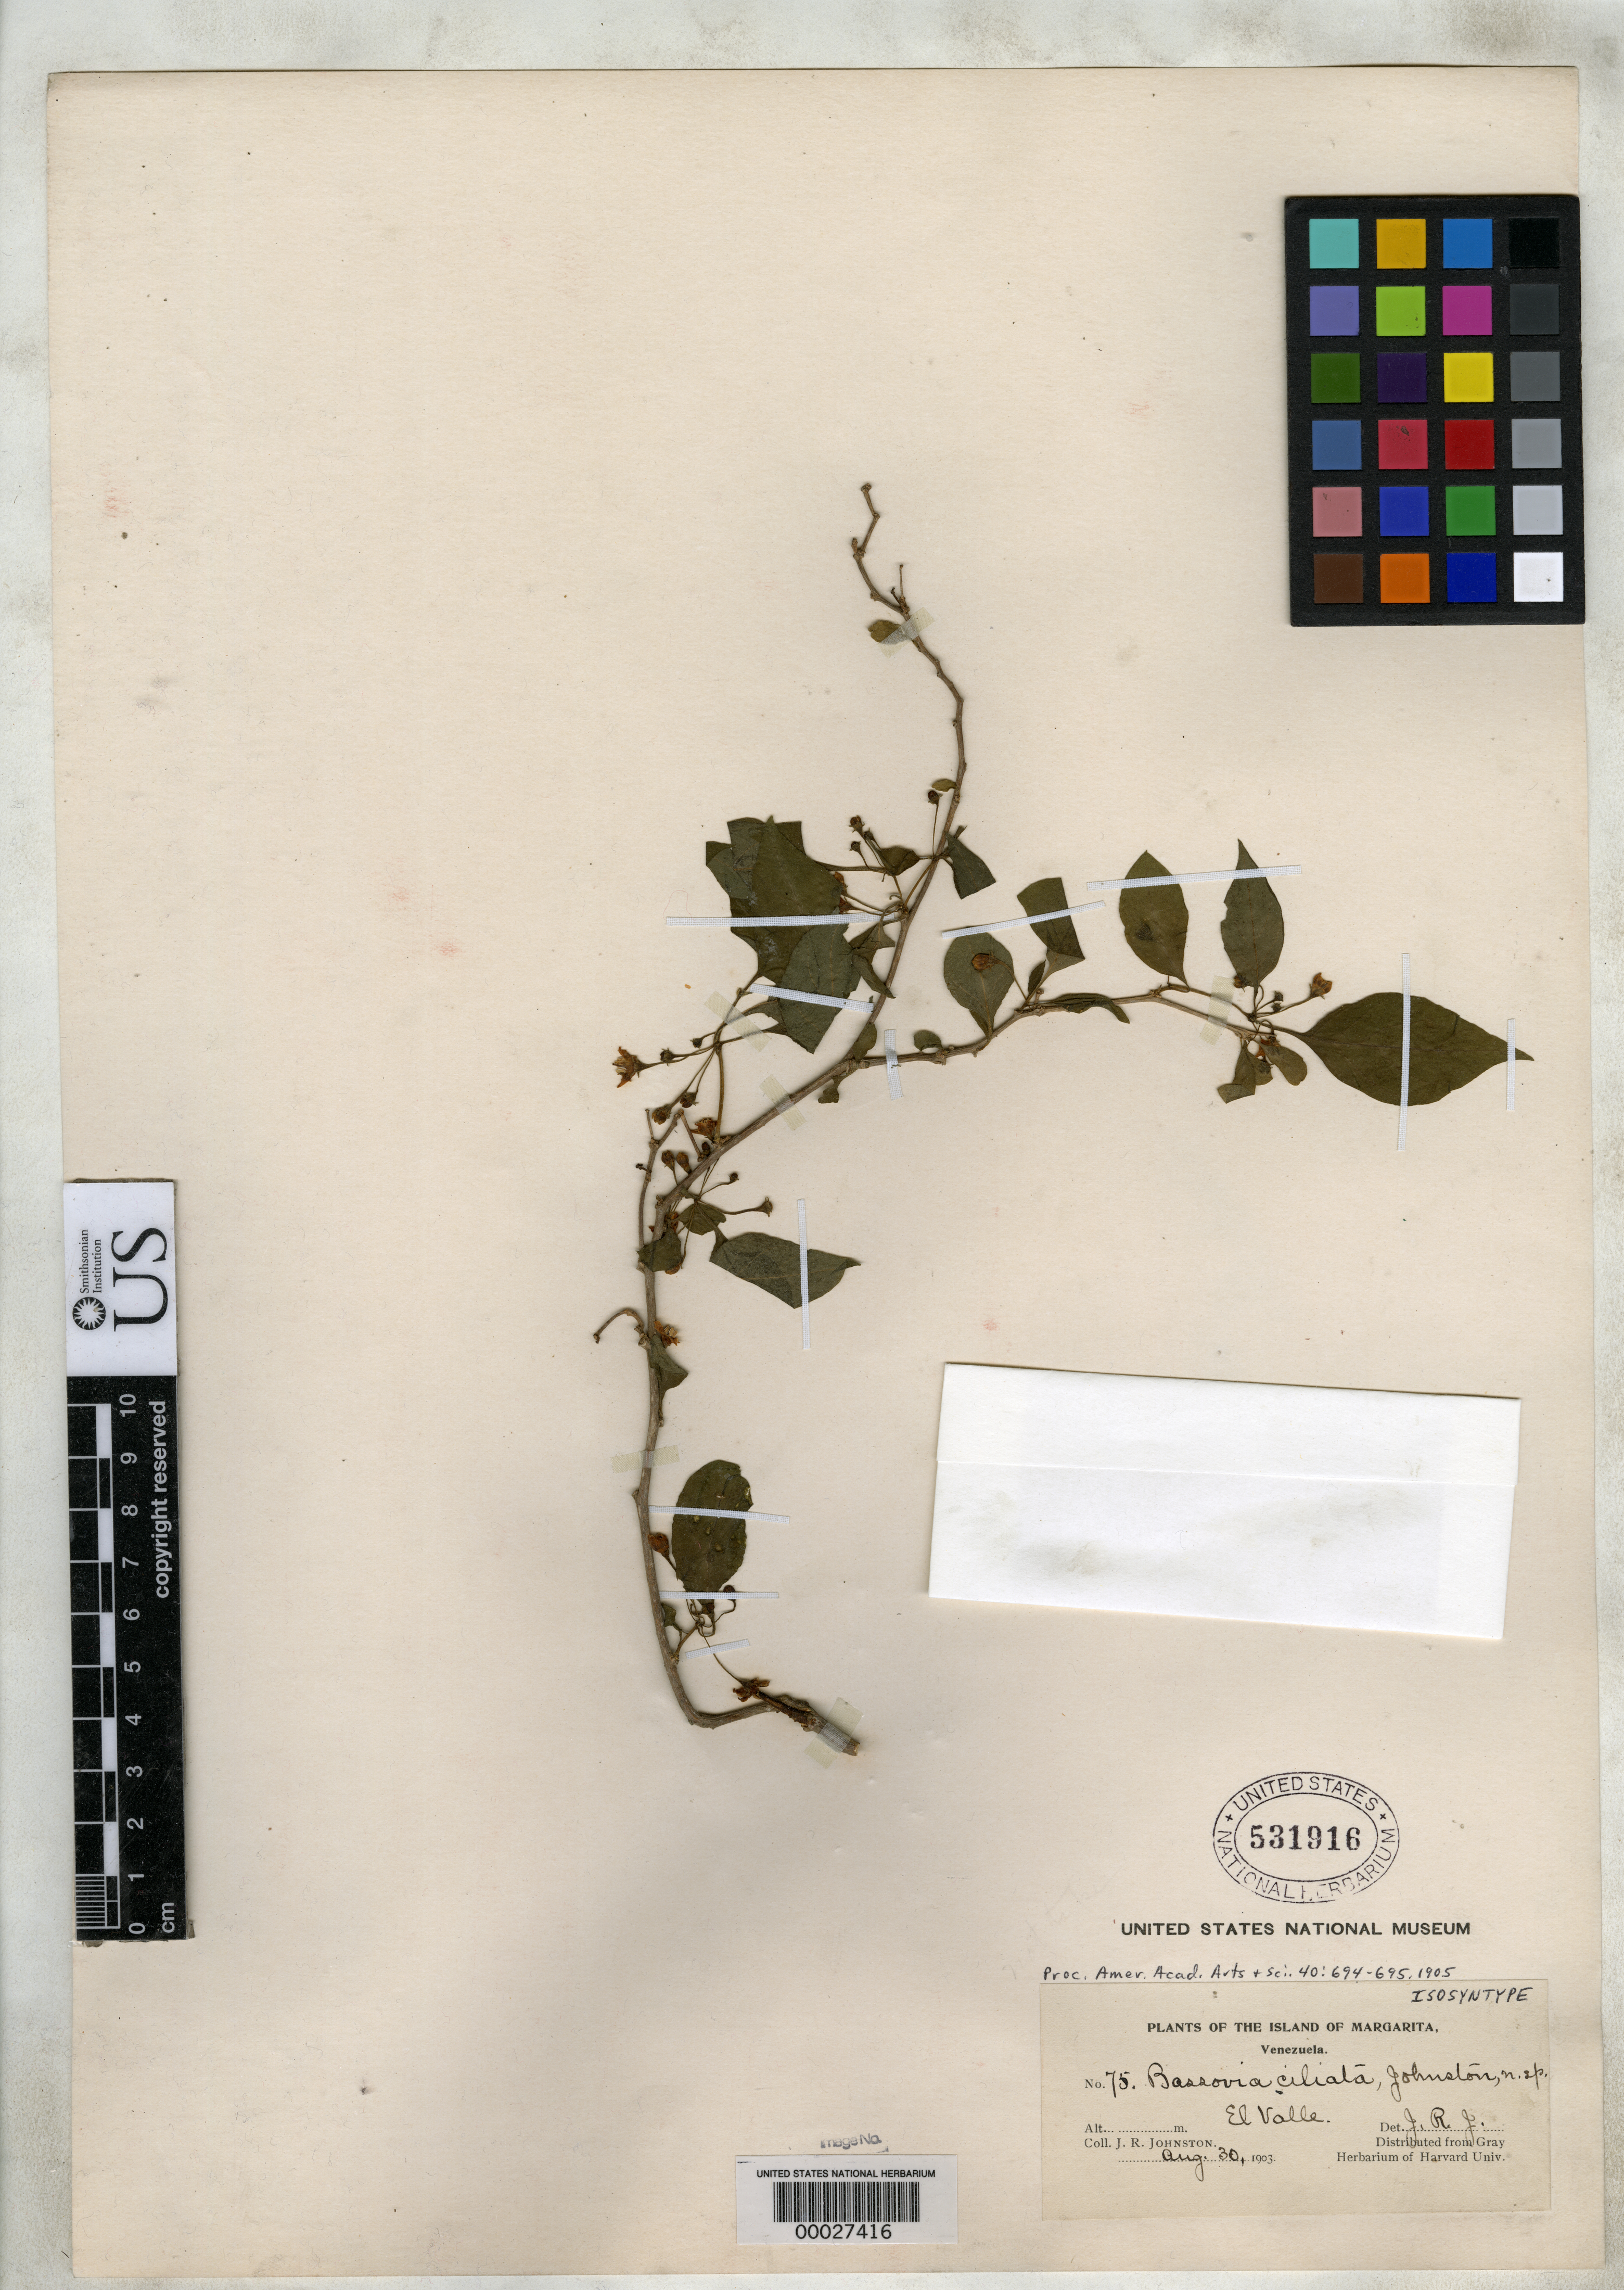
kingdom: Plantae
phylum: Tracheophyta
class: Magnoliopsida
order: Solanales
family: Solanaceae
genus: Bassovia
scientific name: Bassovia ciliata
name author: J.R. Johnst.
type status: Syntype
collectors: J. Johnston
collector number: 75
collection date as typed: Aug. 30, 1903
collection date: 1903-08-30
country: Venezuela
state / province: Nueva Esparta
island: Margarita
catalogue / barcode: US 531916